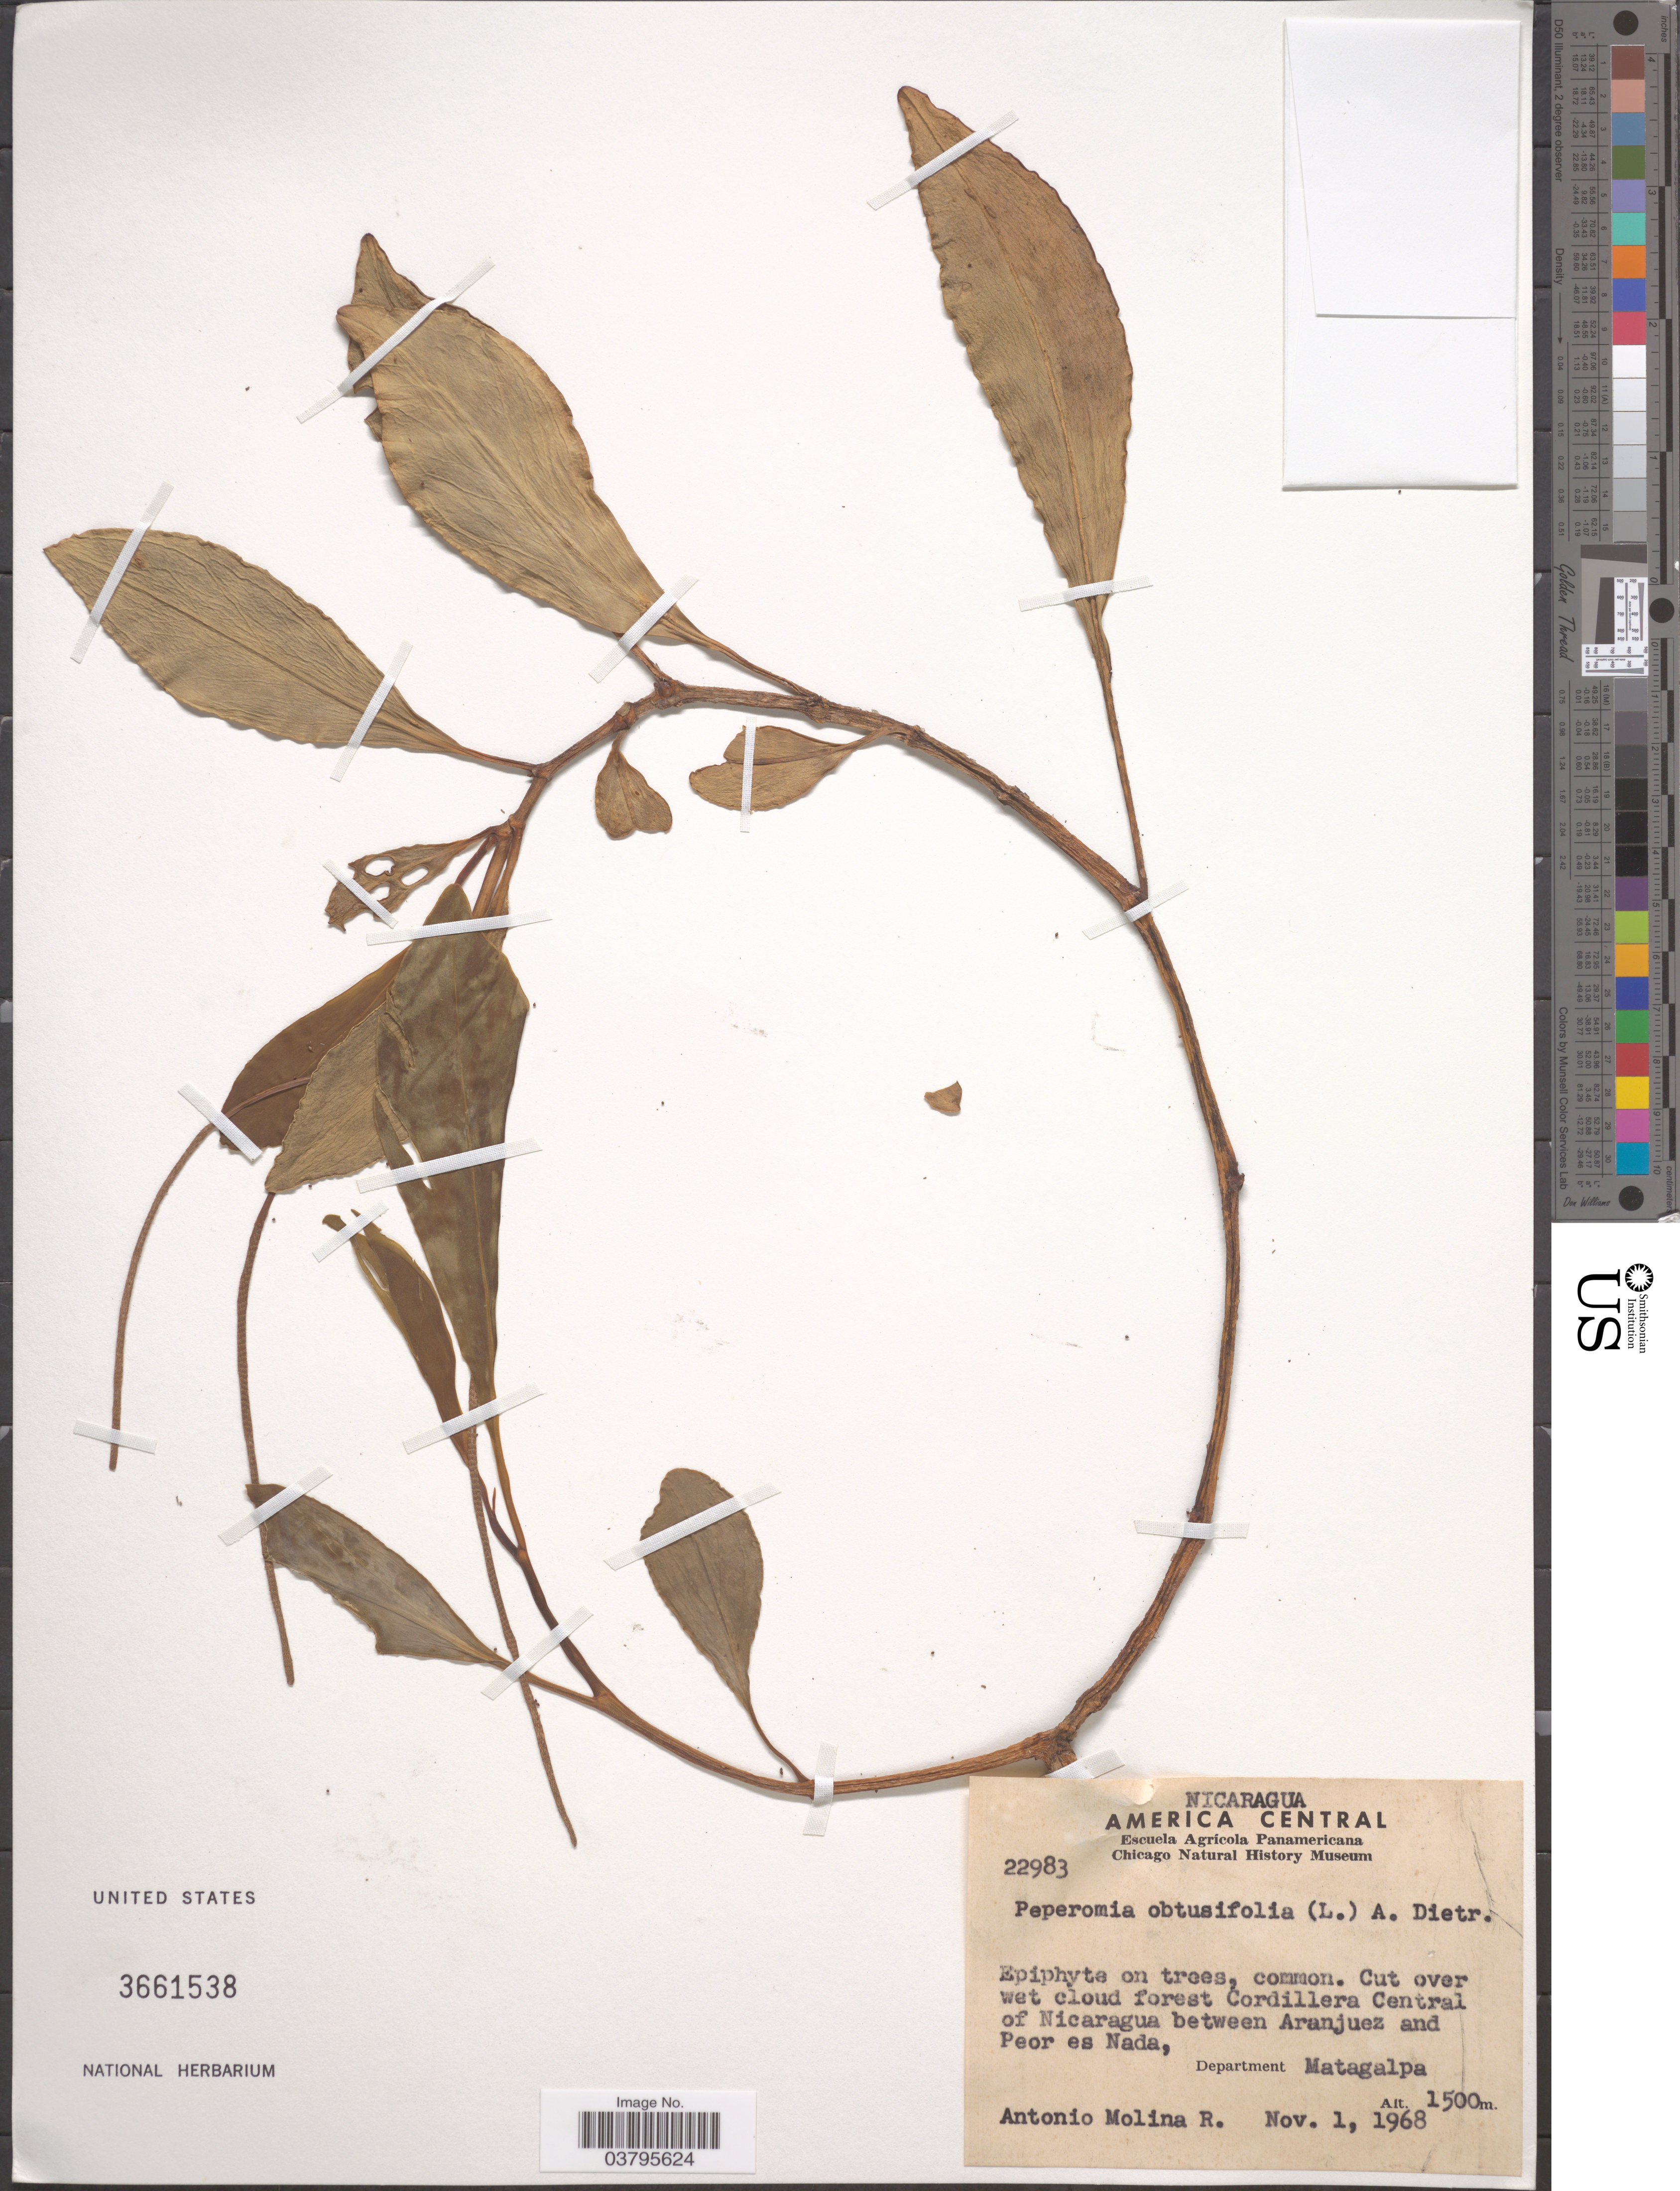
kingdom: Plantae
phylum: Tracheophyta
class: Magnoliopsida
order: Piperales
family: Piperaceae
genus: Peperomia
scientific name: Peperomia obtusifolia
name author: (L.) A. Dietr.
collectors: A. Molina R.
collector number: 22983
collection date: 1968-11-01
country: Nicaragua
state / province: Matagalpa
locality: Cut over wet cloud forest Cordillera Central of Nicaragua between Aranjuez and Peor es Nada, Department Matagalpa.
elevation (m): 1500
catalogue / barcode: US 3661538